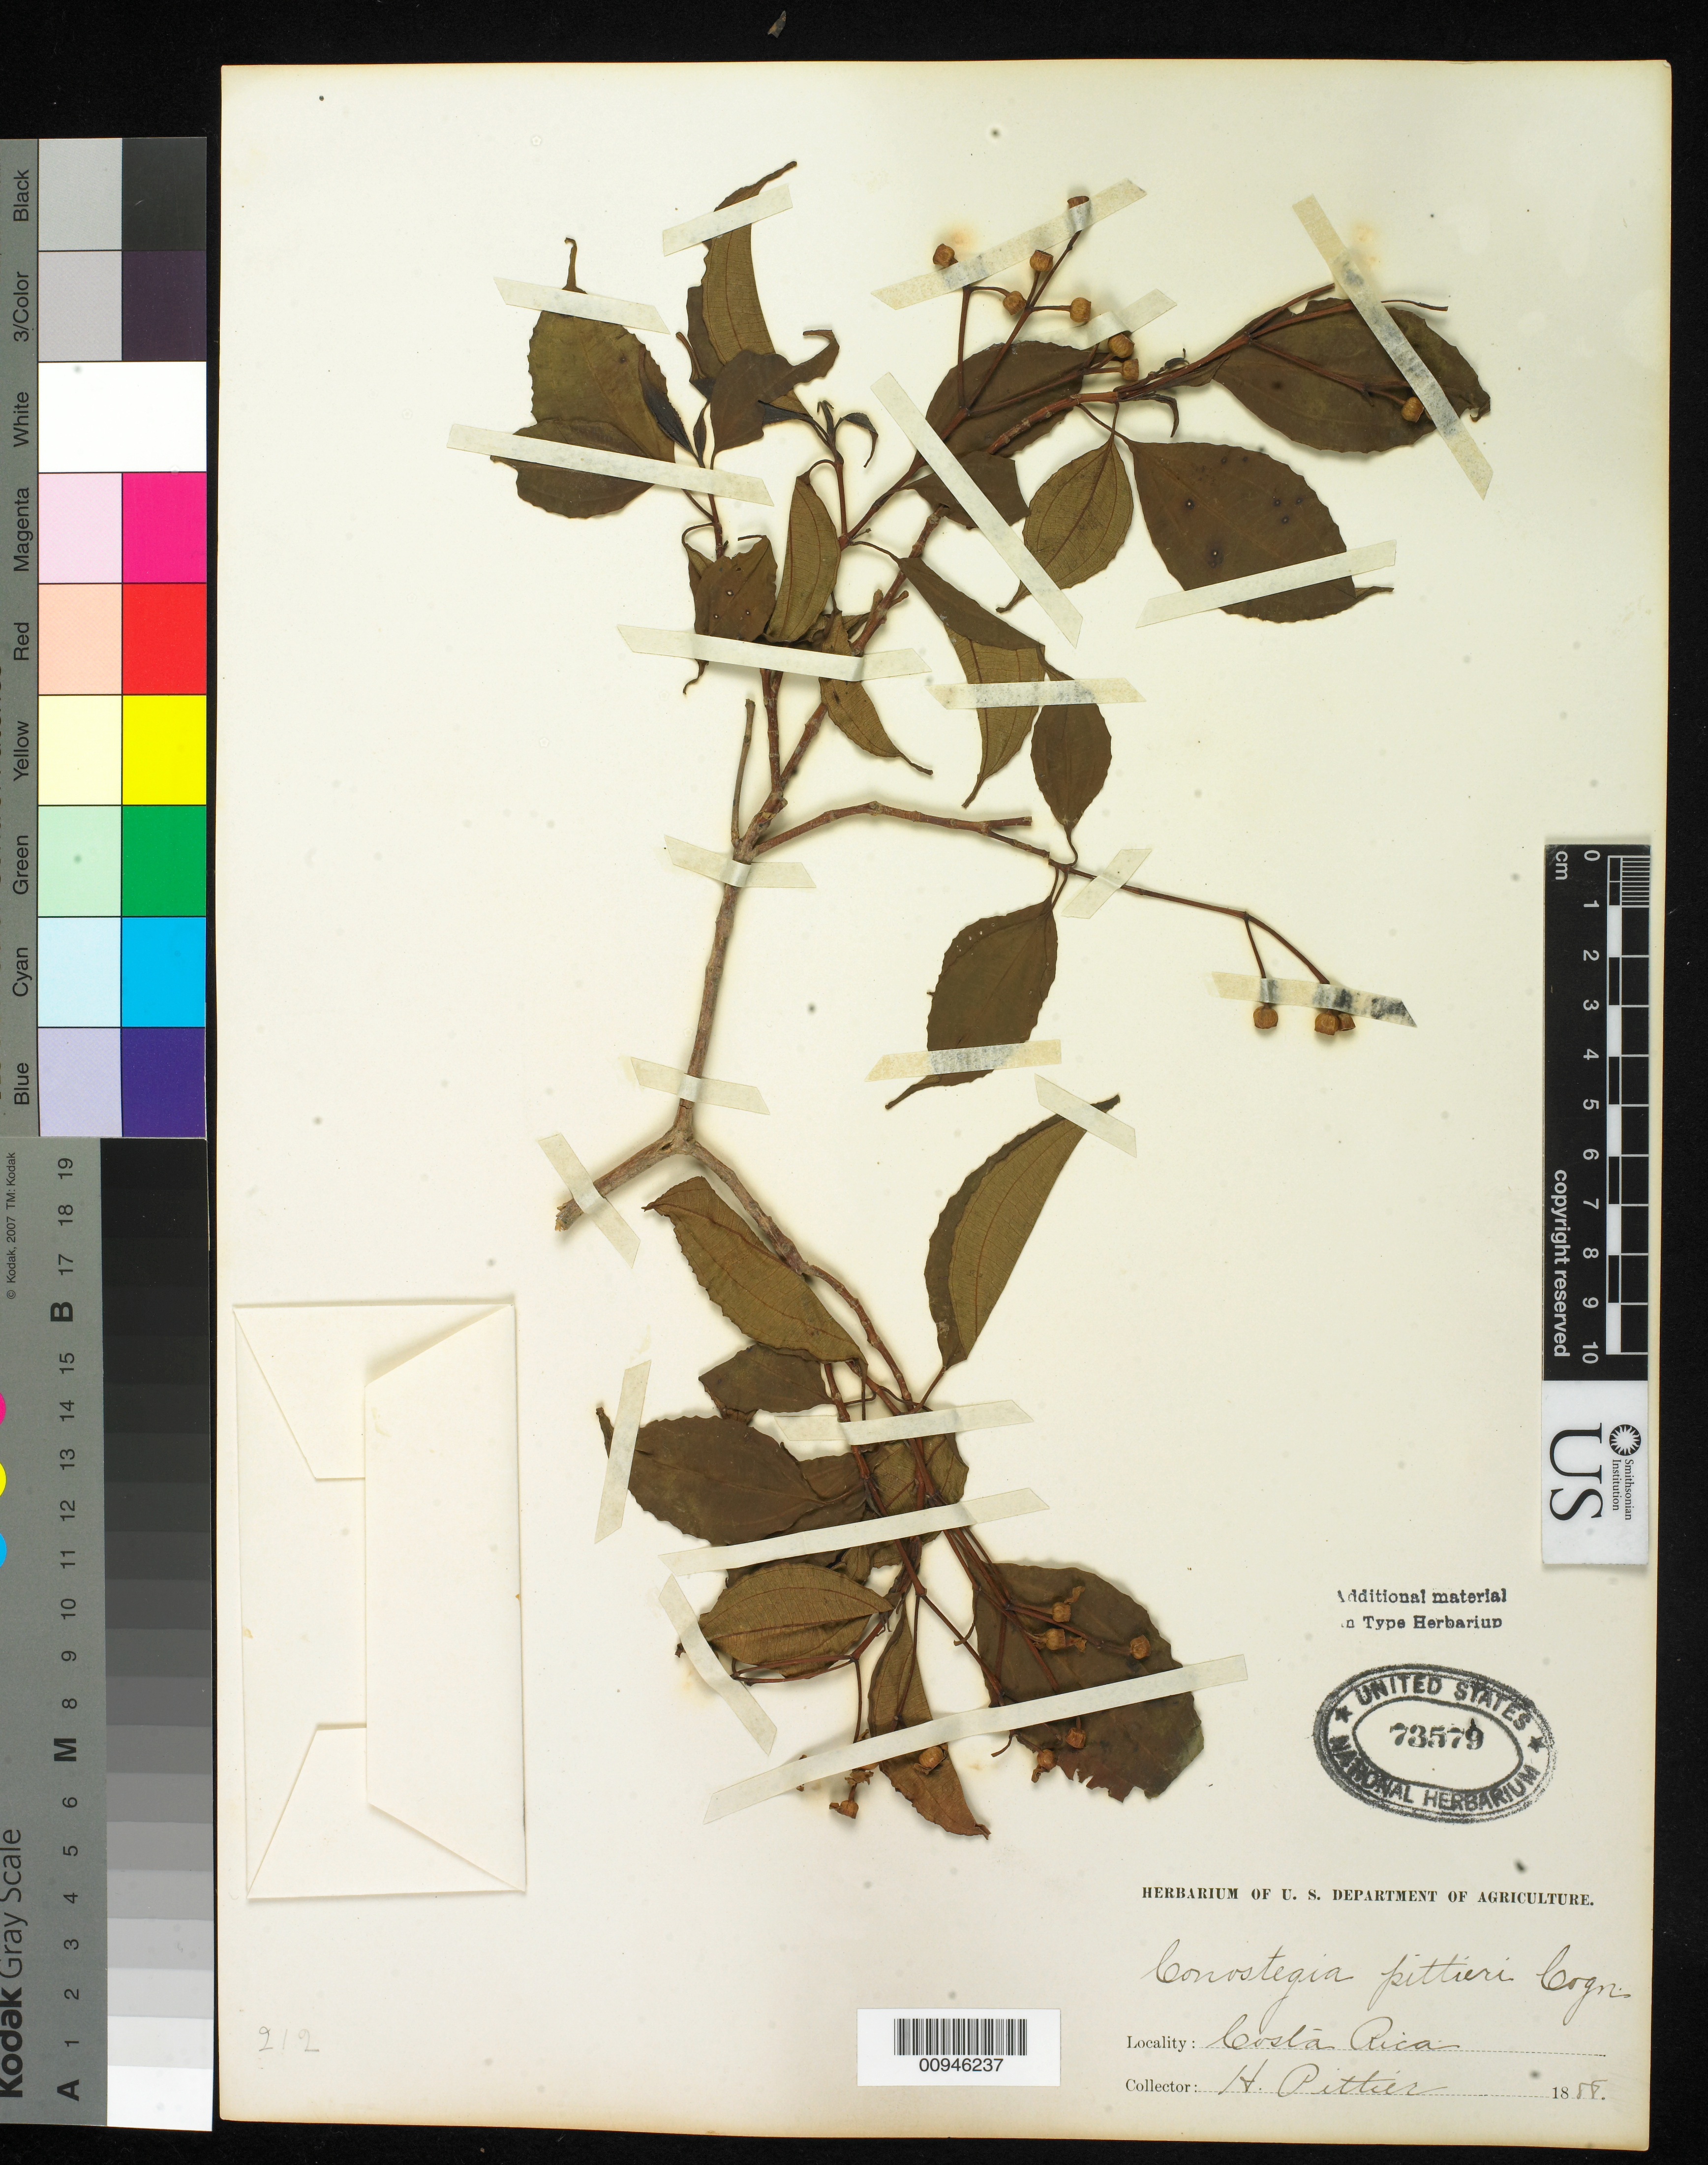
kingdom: Plantae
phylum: Tracheophyta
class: Magnoliopsida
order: Myrtales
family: Melastomataceae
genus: Conostegia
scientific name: Conostegia pittieri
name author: Cogn.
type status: Isotype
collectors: H. F. Pittier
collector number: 212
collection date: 1888-07-06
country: Costa Rica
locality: Alto del Roble, Massif du Barba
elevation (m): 1800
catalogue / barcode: US 73579